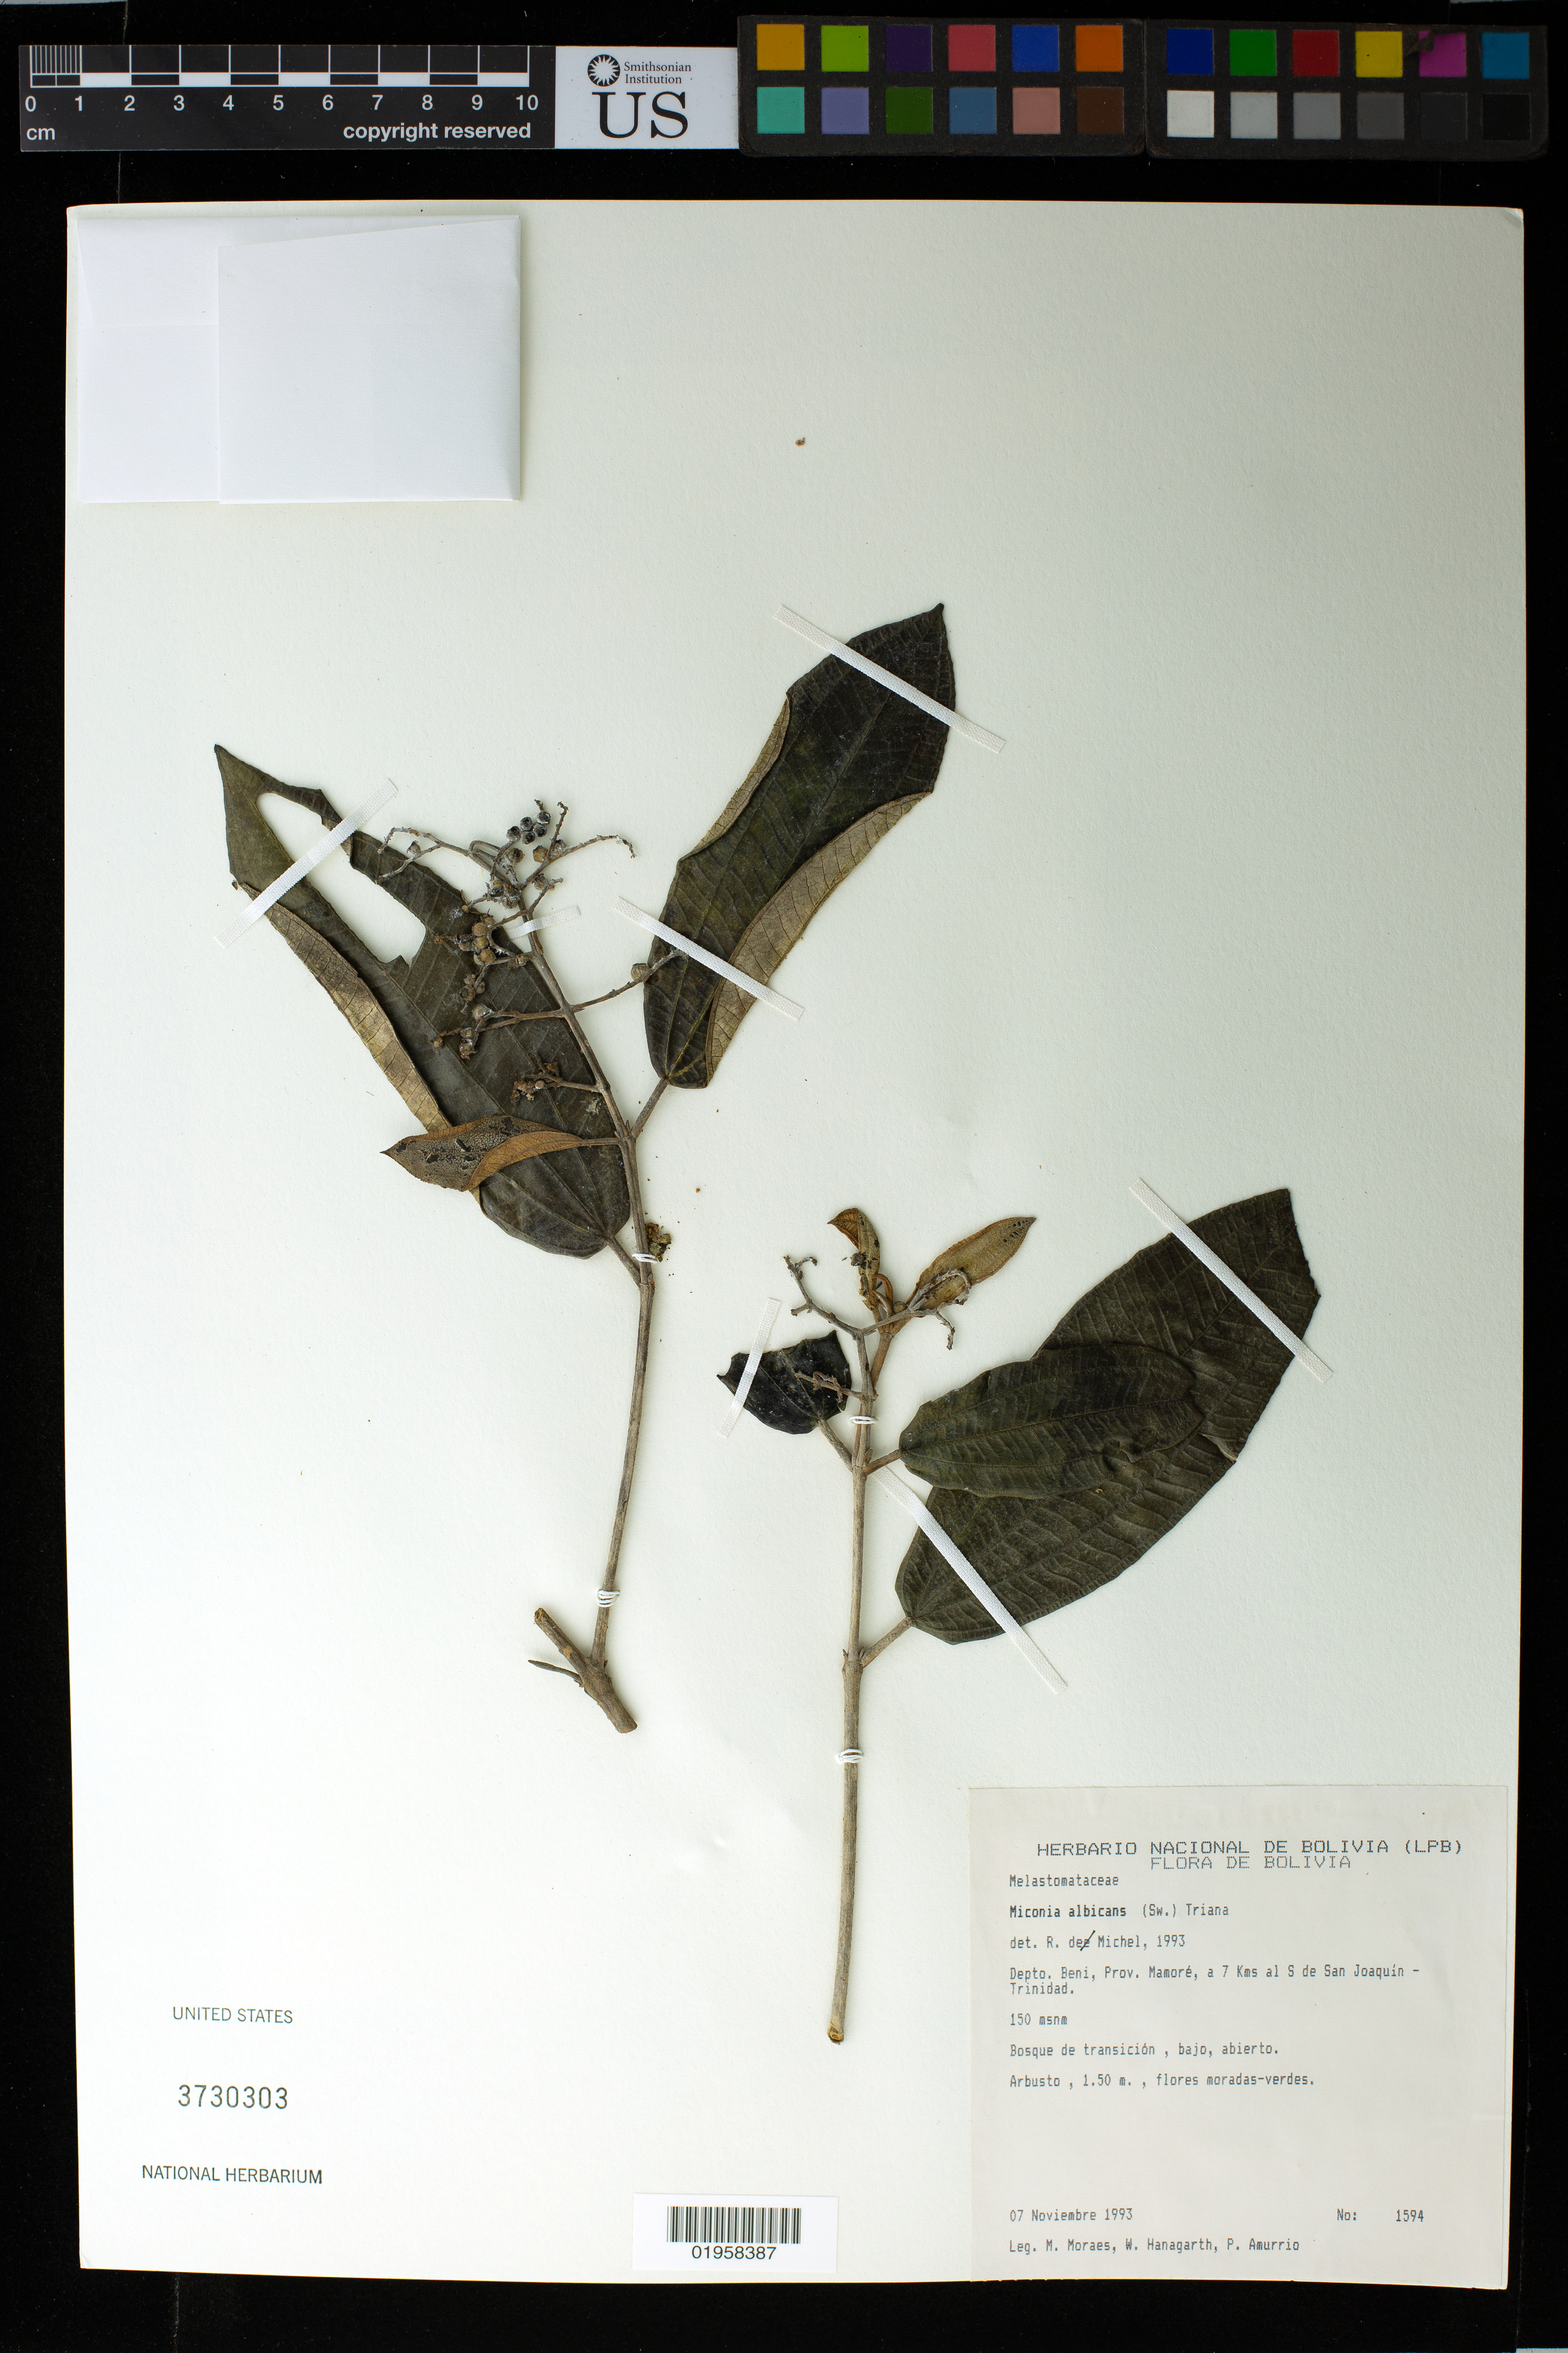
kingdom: Plantae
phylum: Tracheophyta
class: Magnoliopsida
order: Myrtales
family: Melastomataceae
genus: Miconia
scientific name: Miconia albicans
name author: (Sw.) Triana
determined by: Michel, R. de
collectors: M. Moraes, W. Hanagarth & P. Amurrio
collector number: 1594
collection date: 1993-11-07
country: Bolivia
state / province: Beni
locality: Prov. Mamoré, a 7 km al S de San Joaquin-Trinidad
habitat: Bosque de transición, bajo, abierto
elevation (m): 150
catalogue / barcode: US 3730303